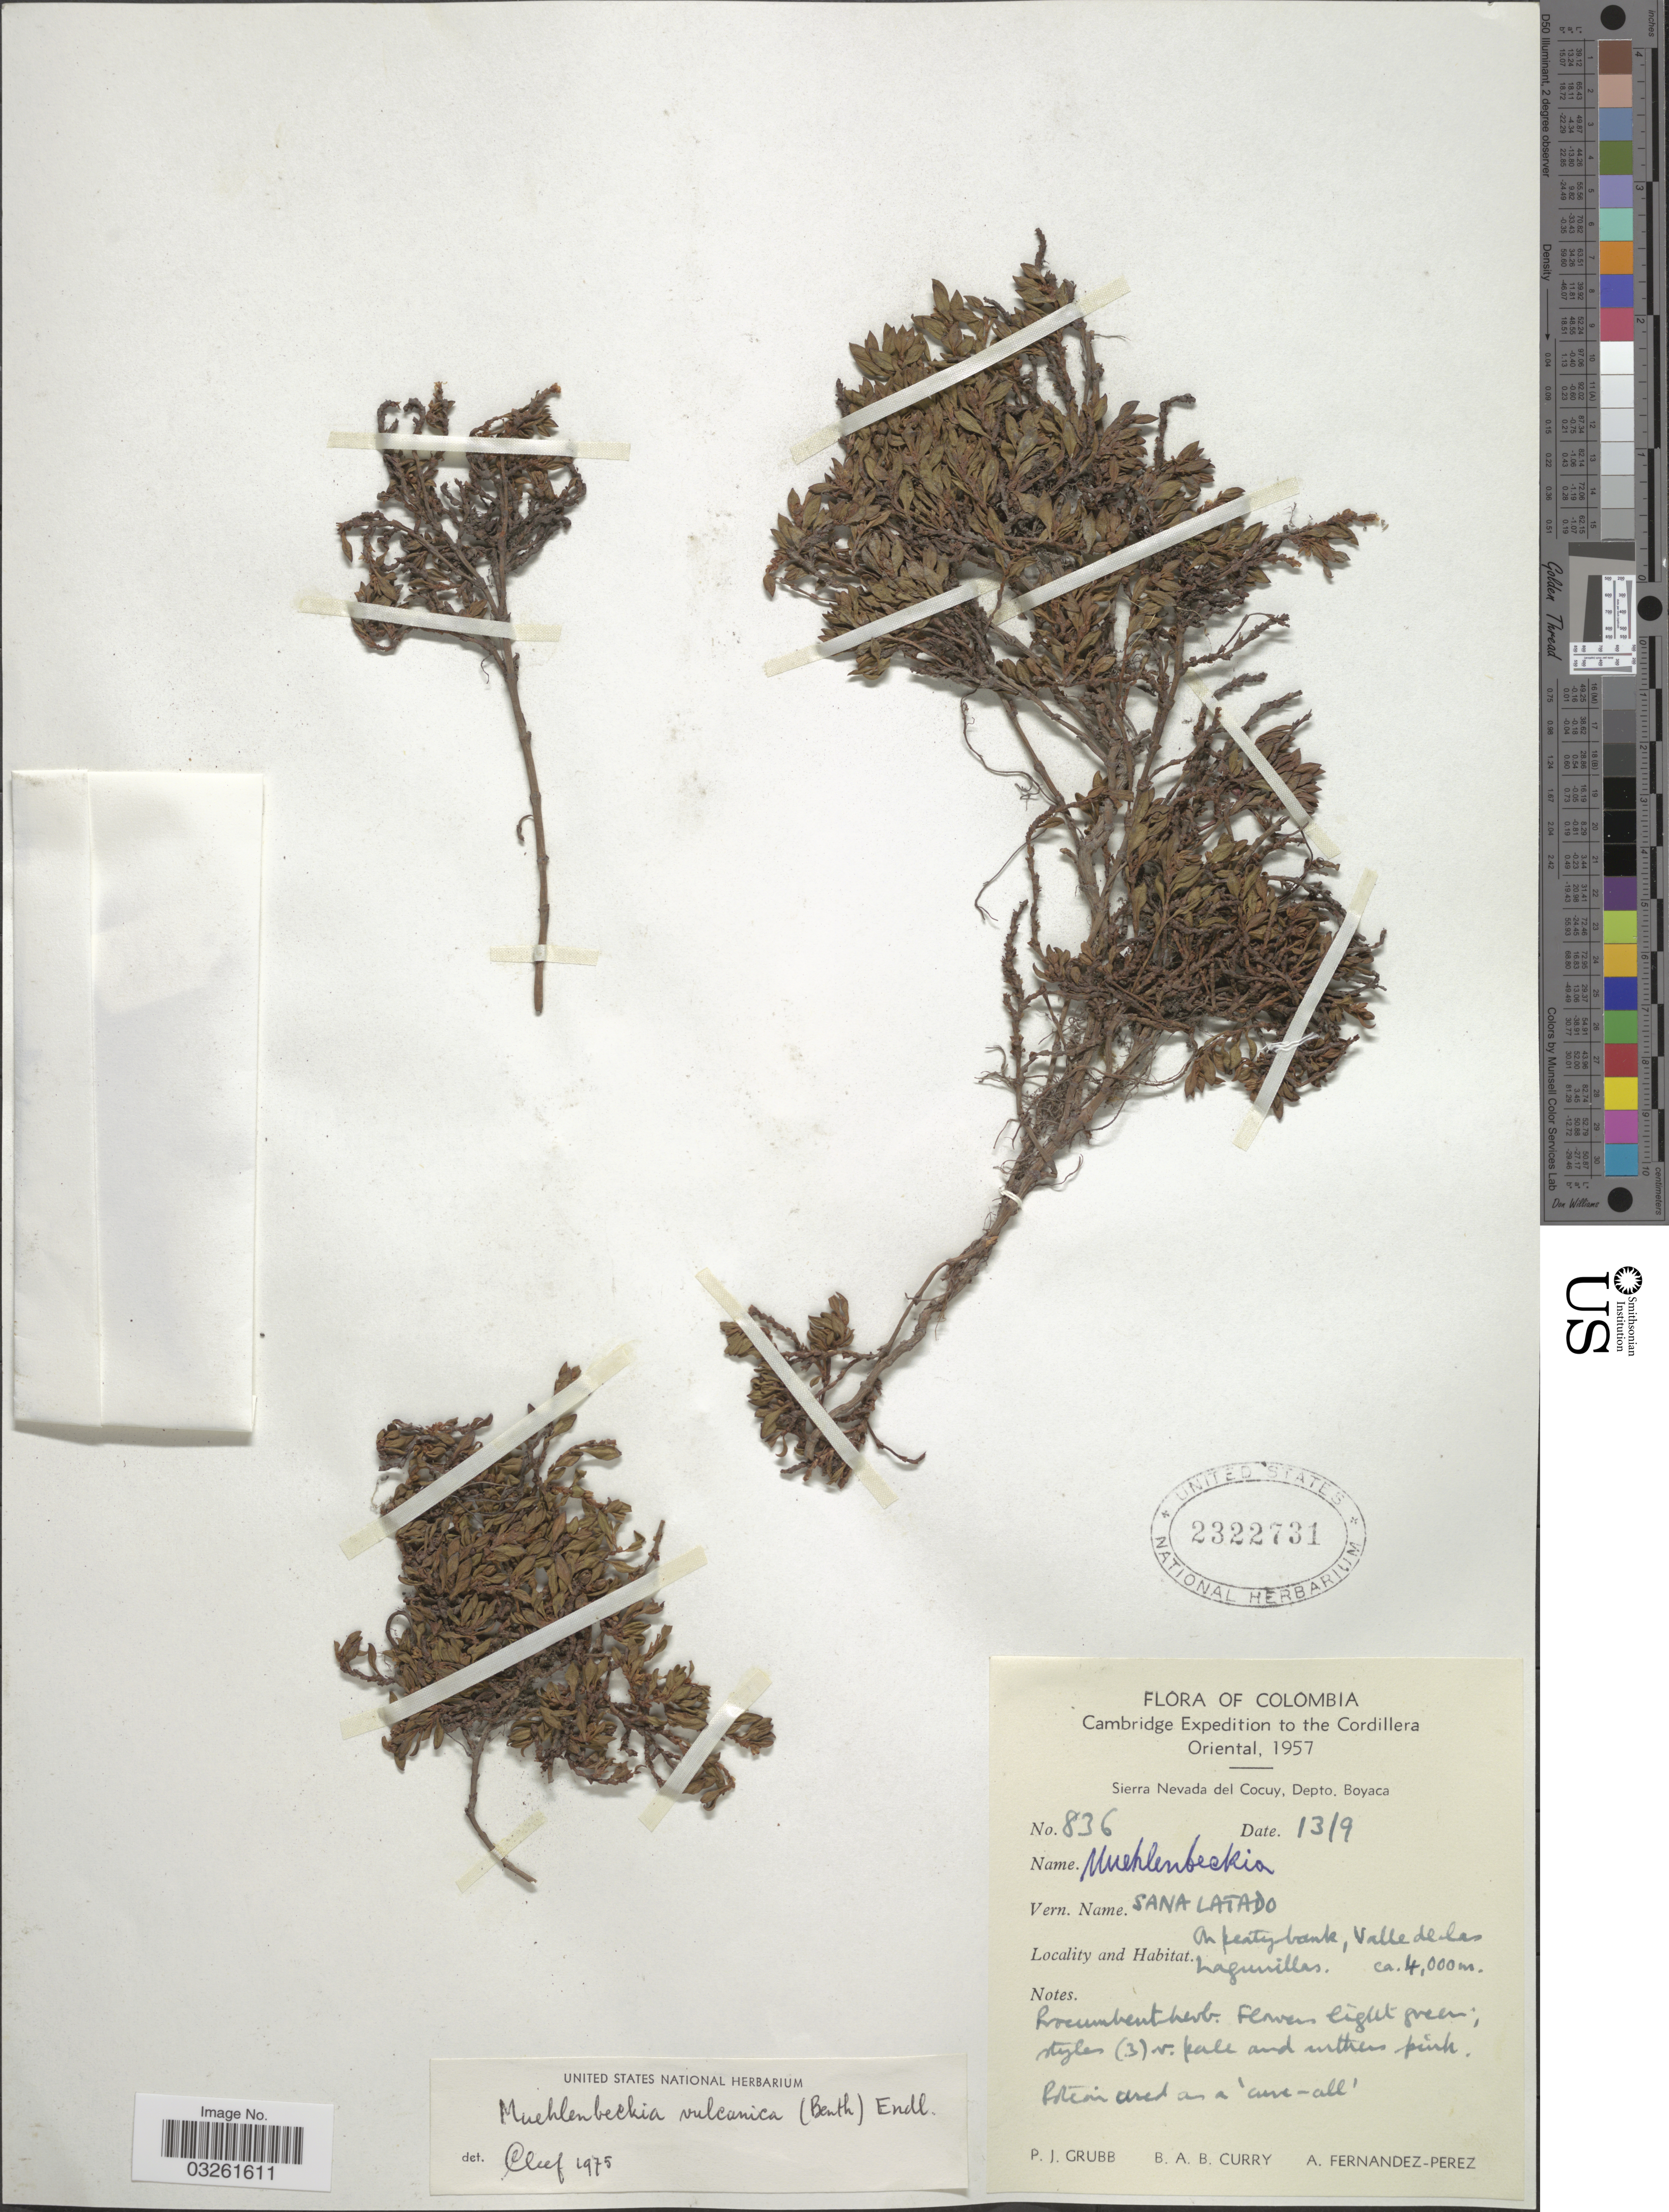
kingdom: Plantae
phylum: Tracheophyta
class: Magnoliopsida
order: Caryophyllales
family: Polygonaceae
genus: Muehlenbeckia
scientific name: Muehlenbeckia volcanica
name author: (Benth.) Endl.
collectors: P. J. Grubb, B. A. B. Curry & A. Fernández-Pérez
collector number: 836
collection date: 1957-09-13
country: Colombia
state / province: Boyacá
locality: Cordillera Oriental. Sierra Nevada del Cocuy, Depto. Boyaca. A peaty bank, Valle de las Lagunillas.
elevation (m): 4000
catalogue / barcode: US 2322731